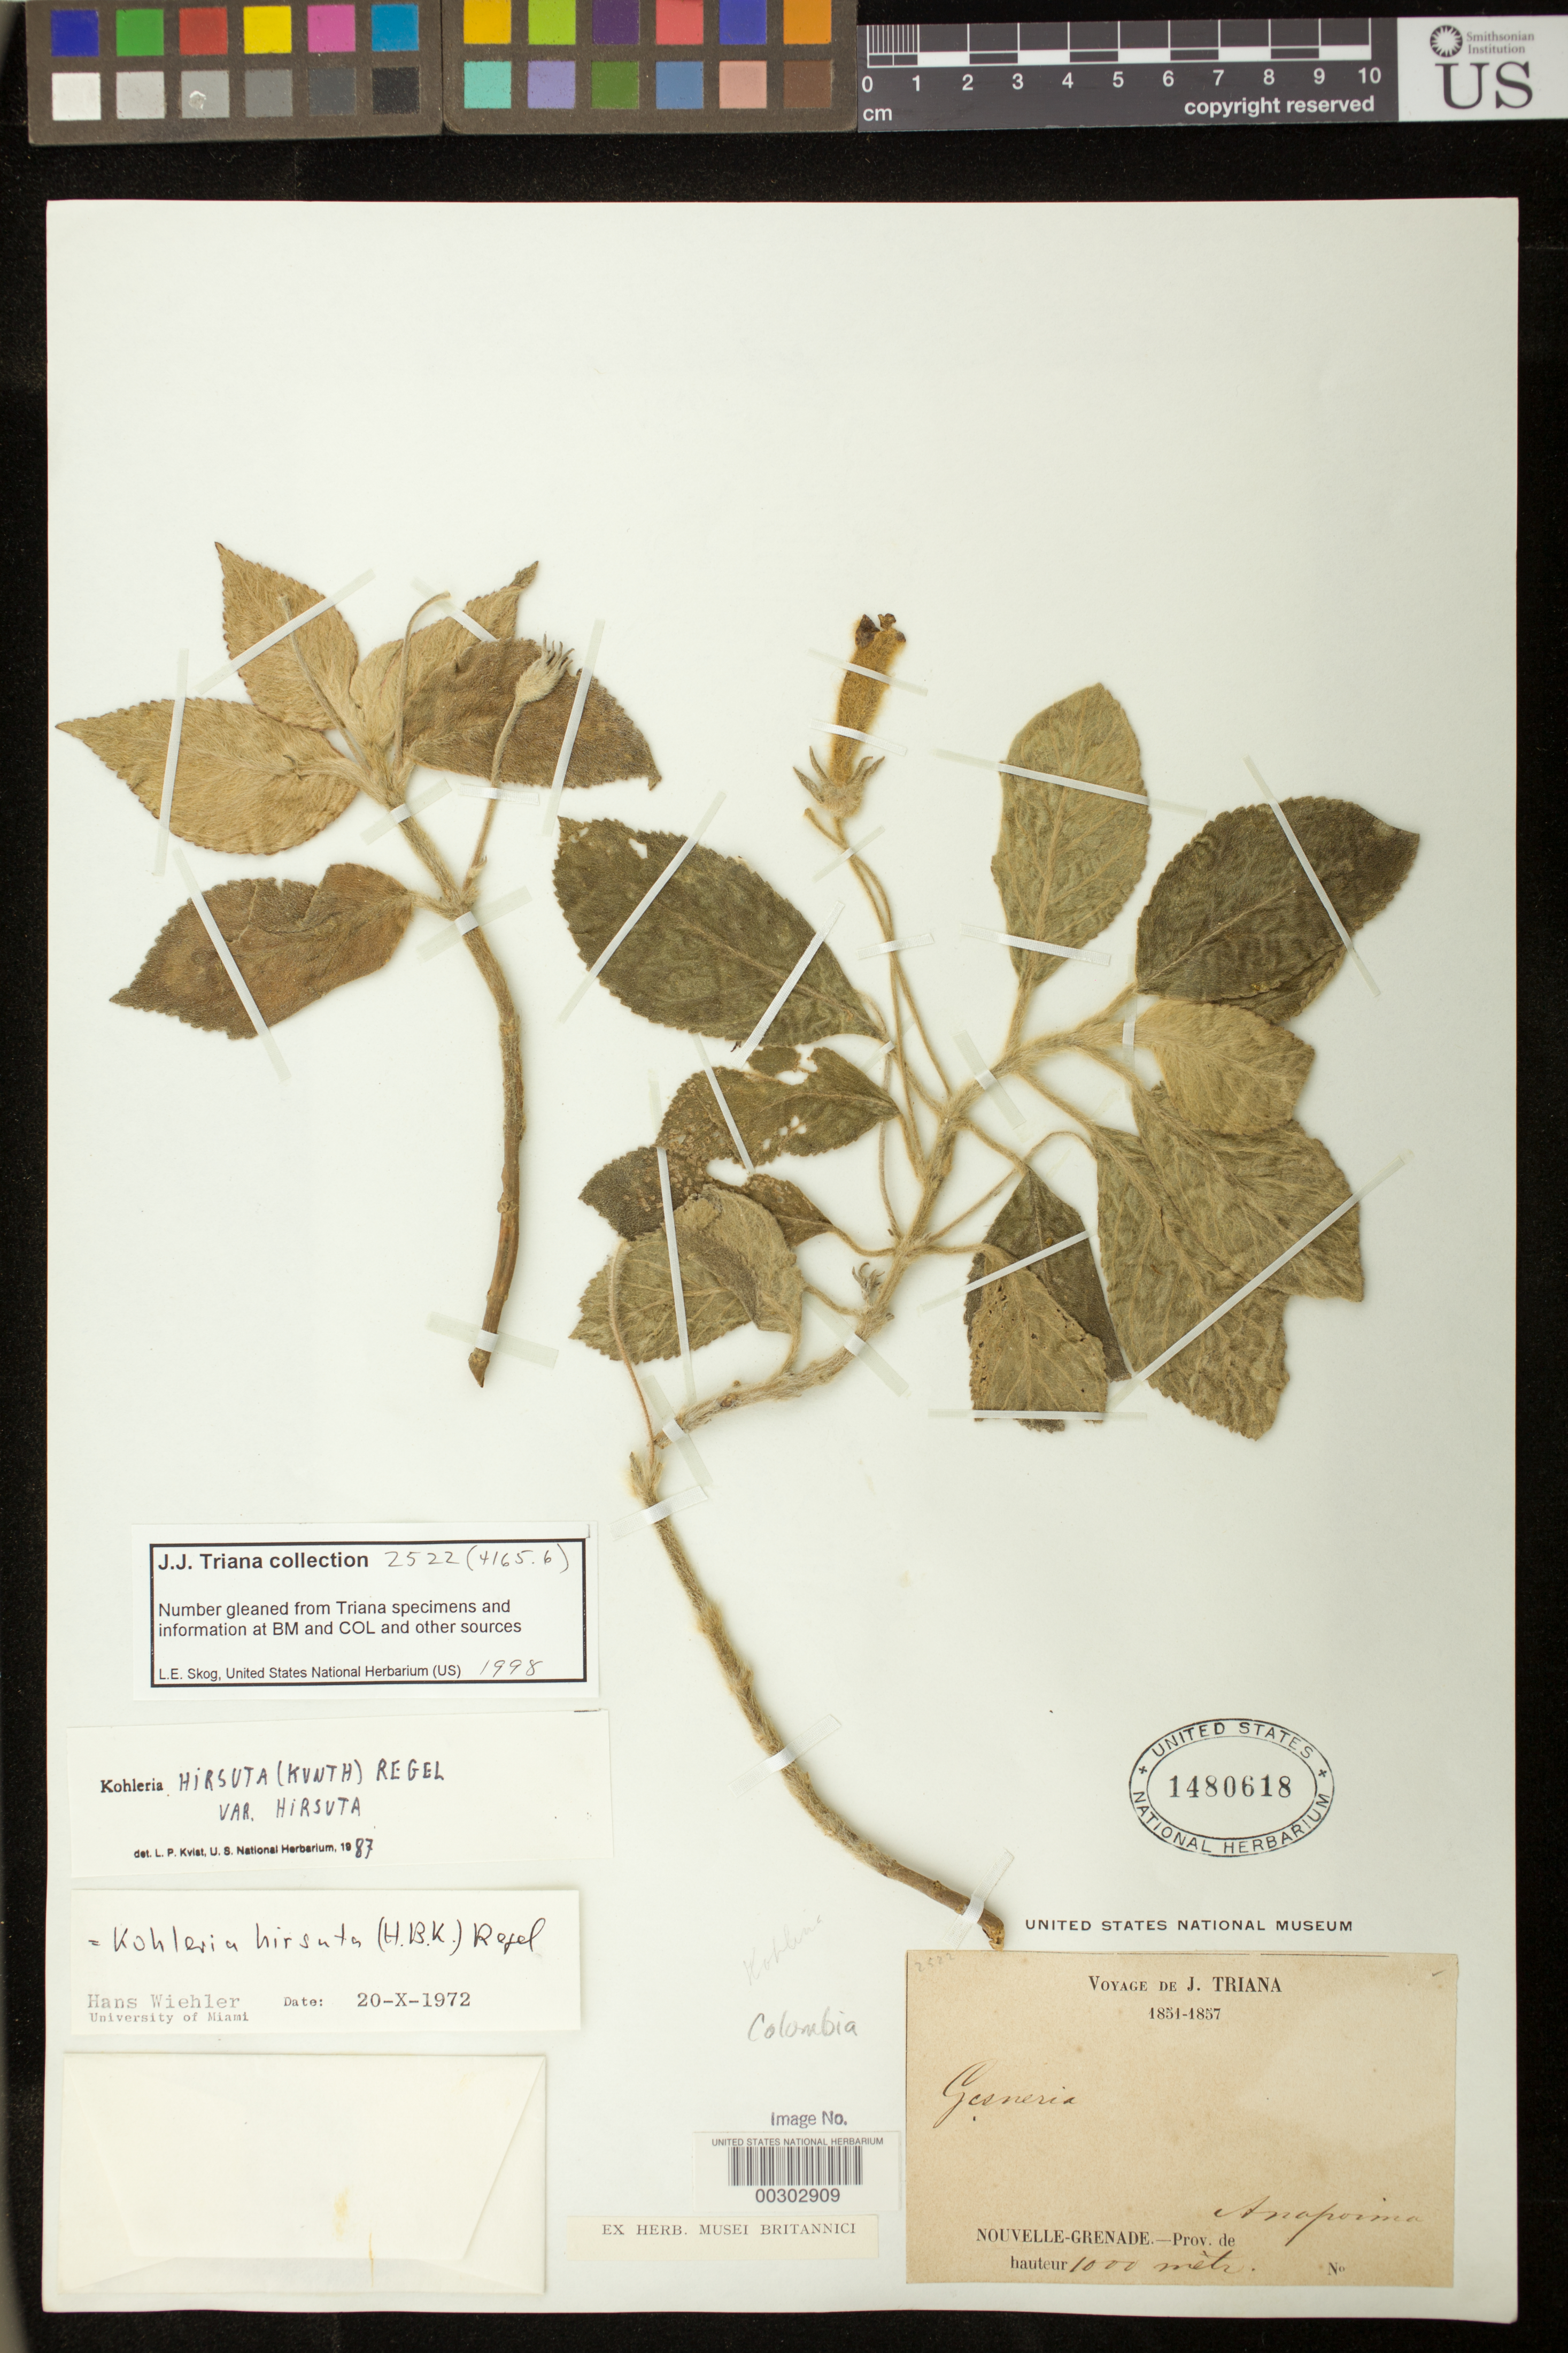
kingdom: Plantae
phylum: Tracheophyta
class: Magnoliopsida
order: Lamiales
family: Gesneriaceae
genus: Kohleria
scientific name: Kohleria hirsuta var. hirsuta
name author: (Kunth) Regel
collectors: J. J. Triana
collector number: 2522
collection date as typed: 1851-57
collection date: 1851/1857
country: Colombia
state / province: Cundinamarca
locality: Nouvelle-Grenade, Prov. de Anapoima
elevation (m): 1000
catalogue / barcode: US 1480618